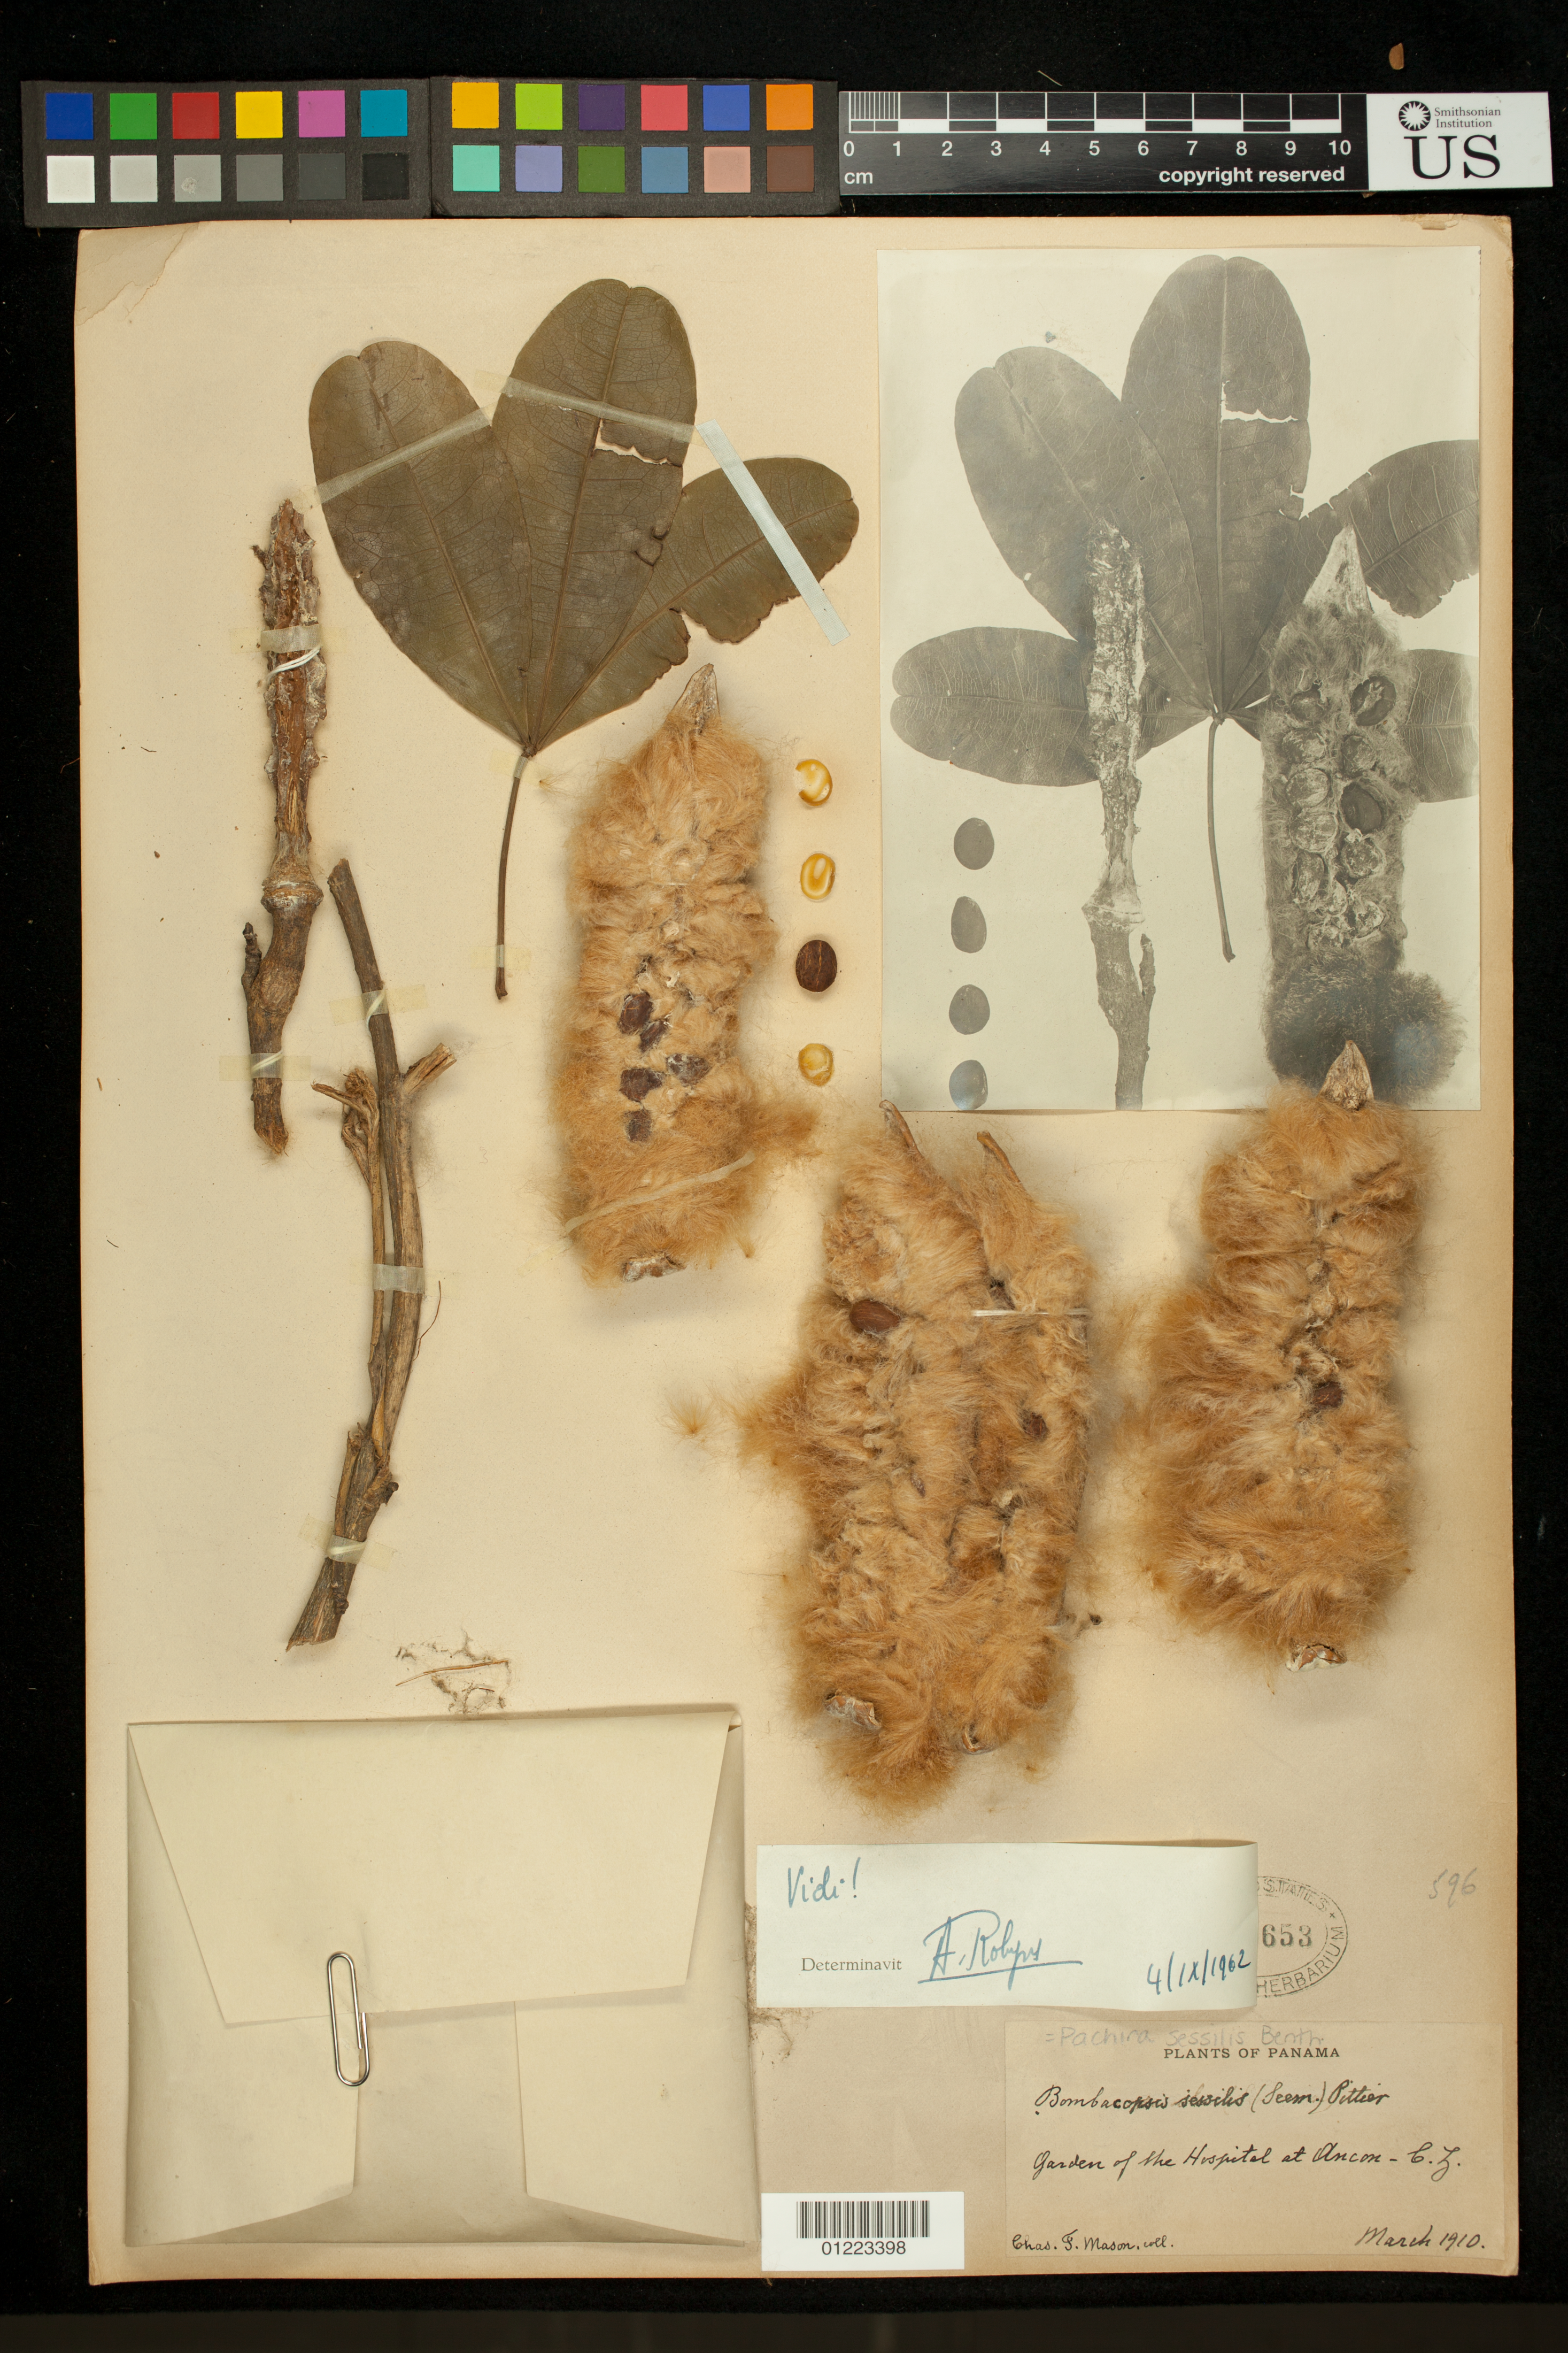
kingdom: Plantae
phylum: Tracheophyta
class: Magnoliopsida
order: Malvales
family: Malvaceae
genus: Pachira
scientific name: Pachira sessilis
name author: Benth.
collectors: C. T. Mason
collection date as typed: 1910-03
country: Panama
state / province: Panamá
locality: Garden of the Hospital at Ancon, C. Z.